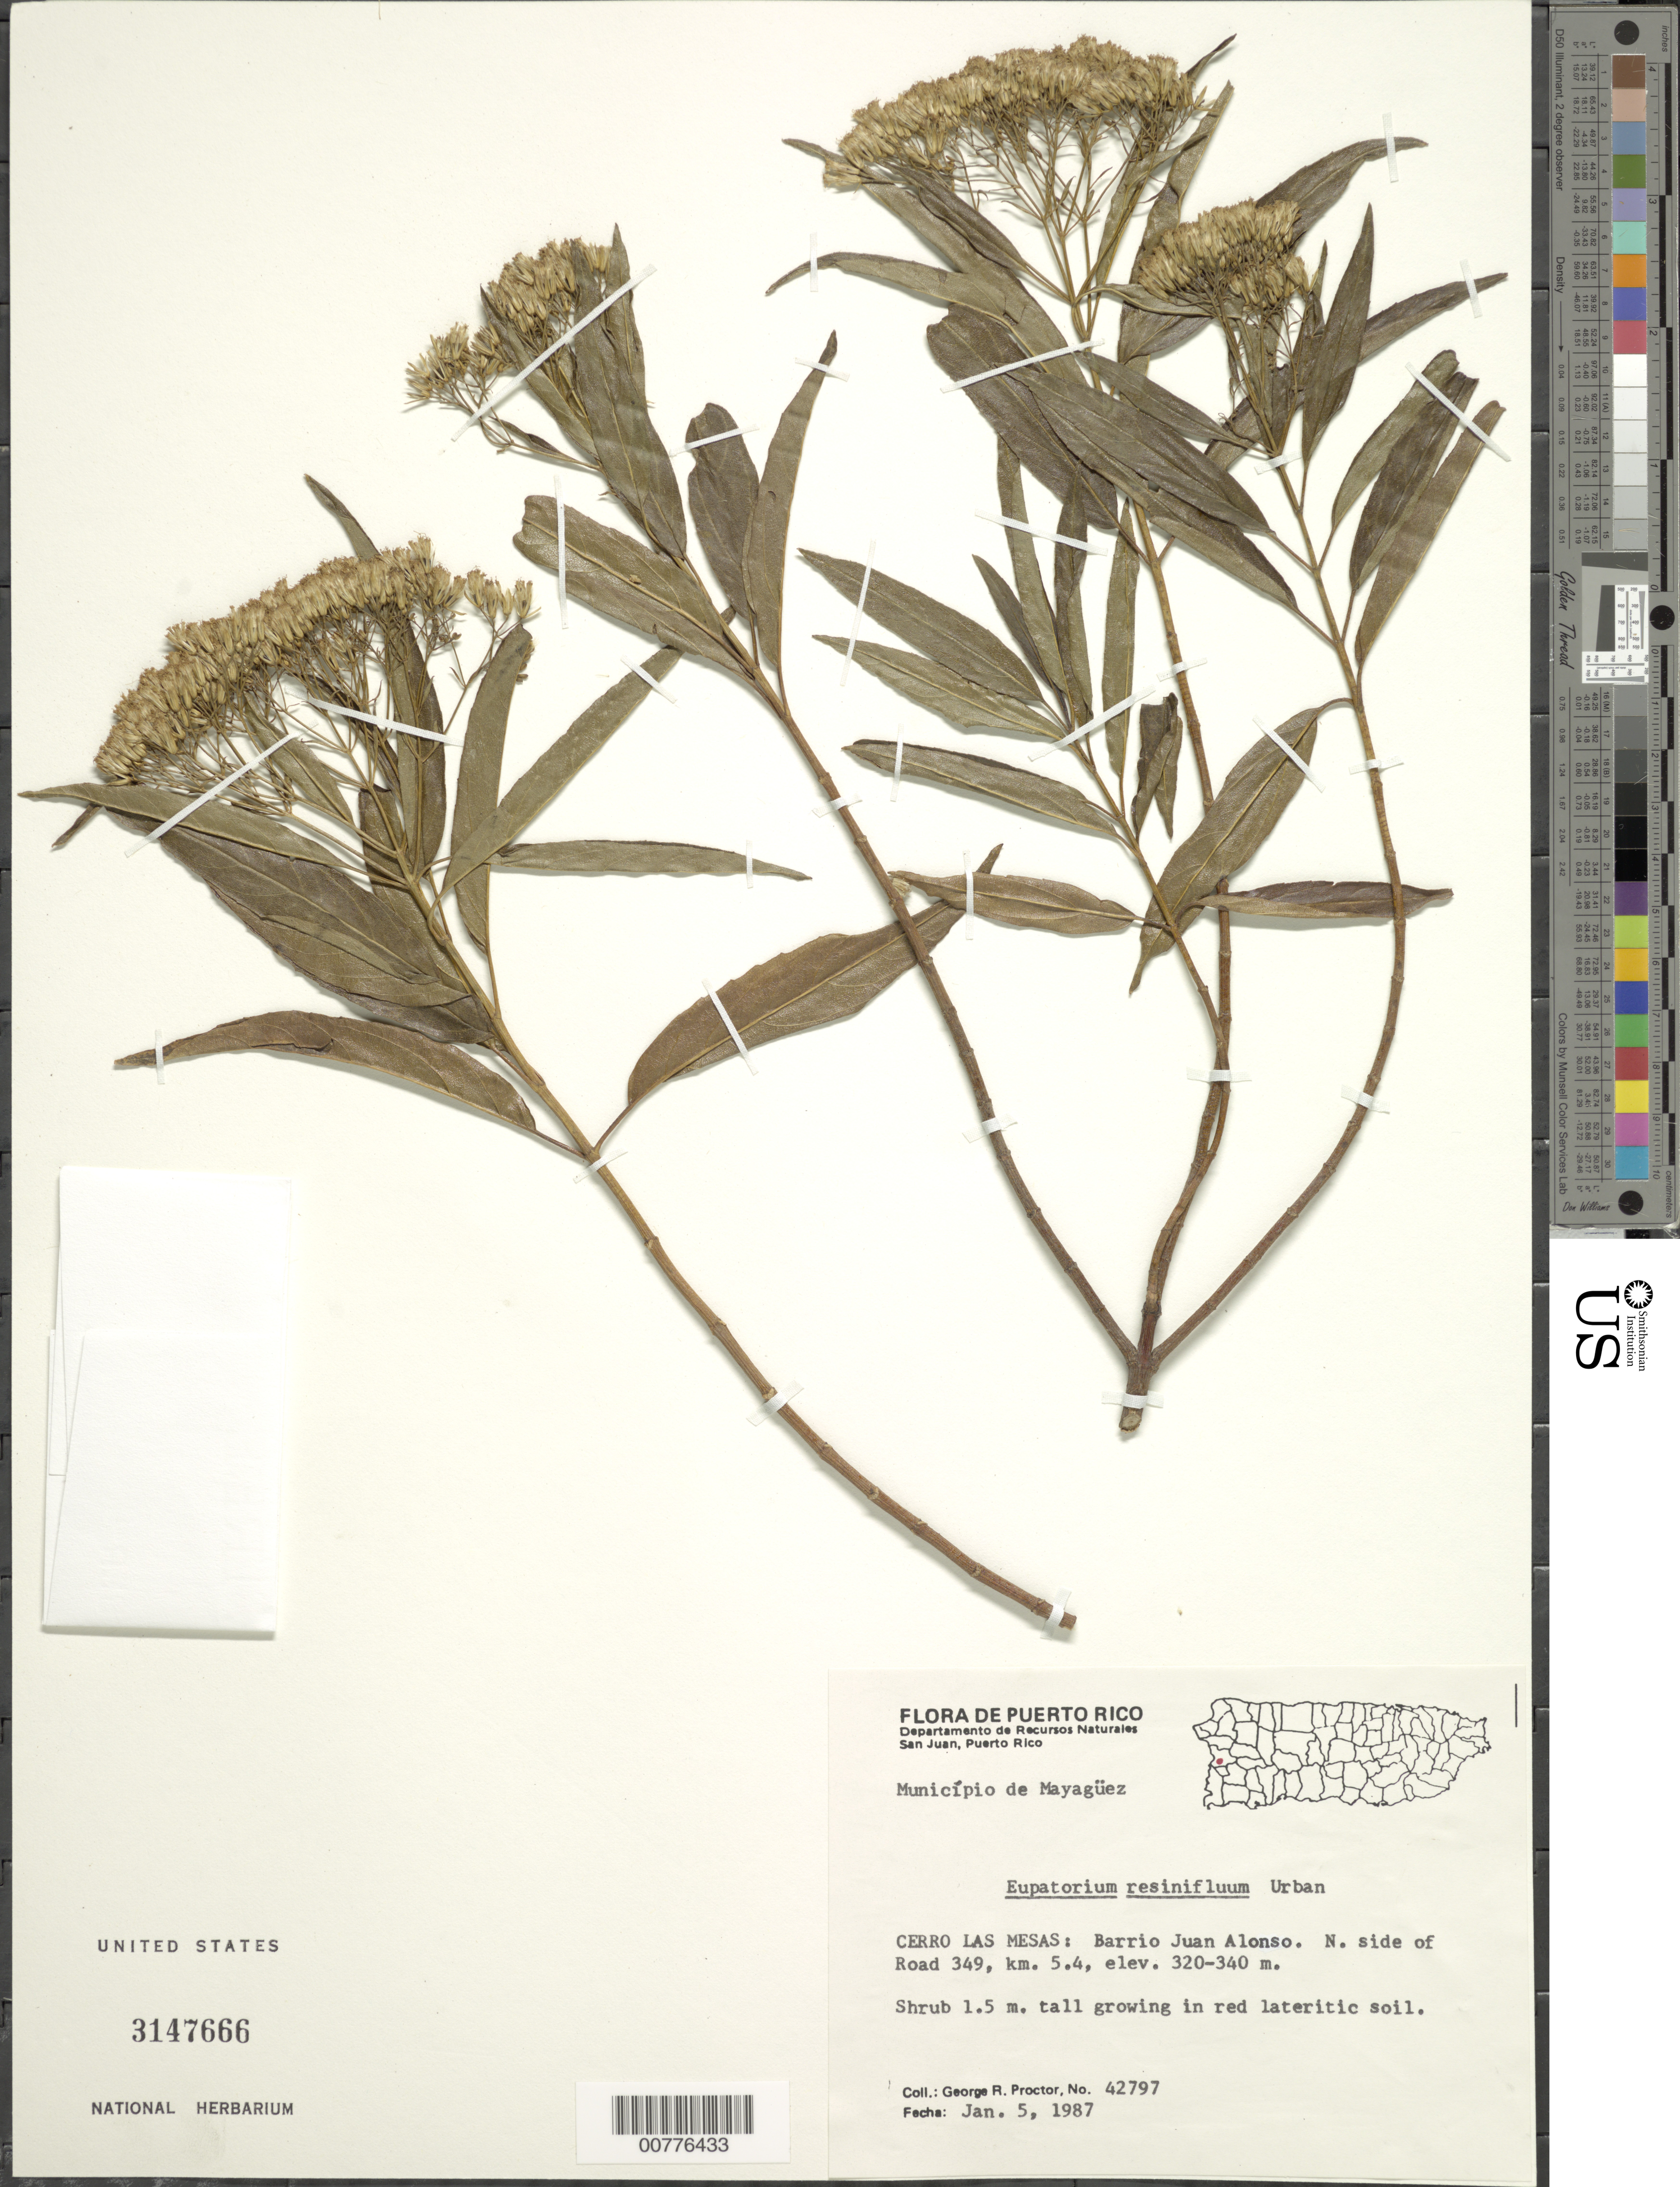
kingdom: Plantae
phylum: Tracheophyta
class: Magnoliopsida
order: Asterales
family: Asteraceae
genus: Ageratina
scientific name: Ageratina resiniflua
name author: (Urb.) R.M. King & H. Rob.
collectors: G. R. Proctor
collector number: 42797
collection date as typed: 05 Jan 1987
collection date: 1987-01-05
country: Puerto Rico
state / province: Mayagüez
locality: Cerro Las Mesas: Barrio Juan Alonso. N side of Road 349, km 5.4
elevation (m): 320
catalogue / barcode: US 3147666